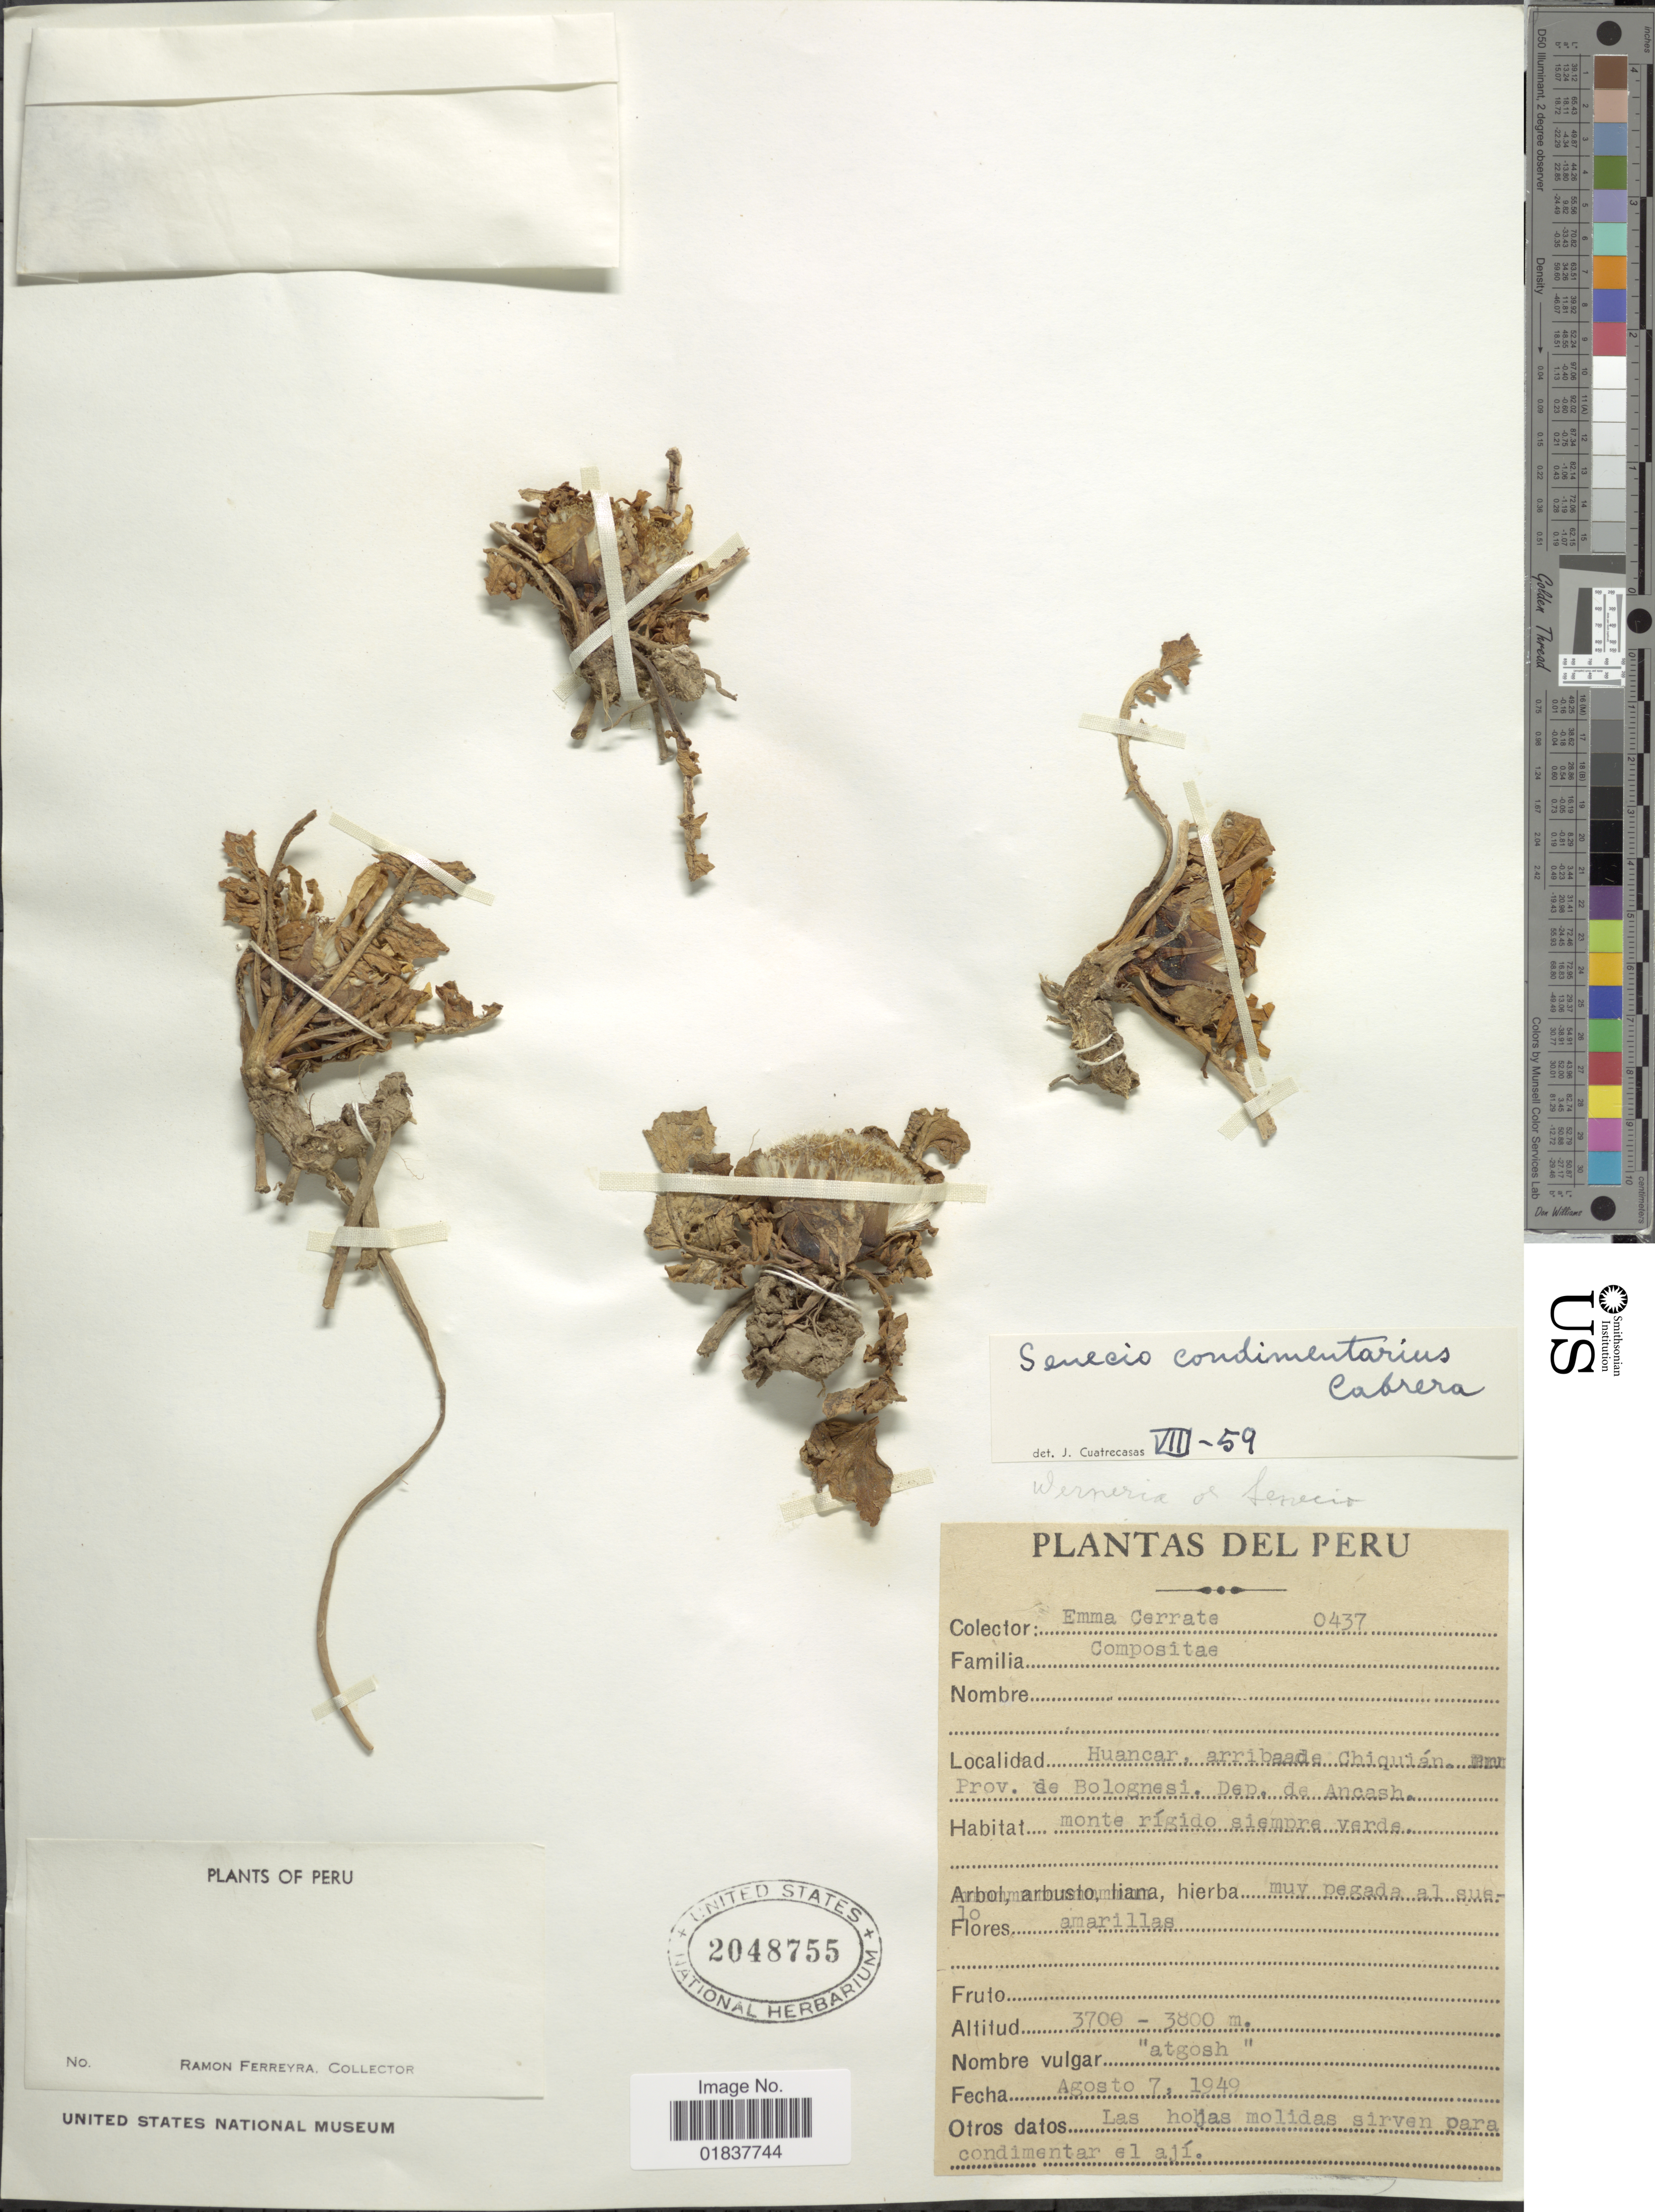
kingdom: Plantae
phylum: Tracheophyta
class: Magnoliopsida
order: Asterales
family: Asteraceae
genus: Senecio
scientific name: Senecio condimentarius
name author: Cabrera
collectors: E. Cerrate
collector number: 0437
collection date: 1940-08-07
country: Peru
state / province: Ancash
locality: Huancar, arriba de Chiquian, Prov. de Bolognesi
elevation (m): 3700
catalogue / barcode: US 2048755